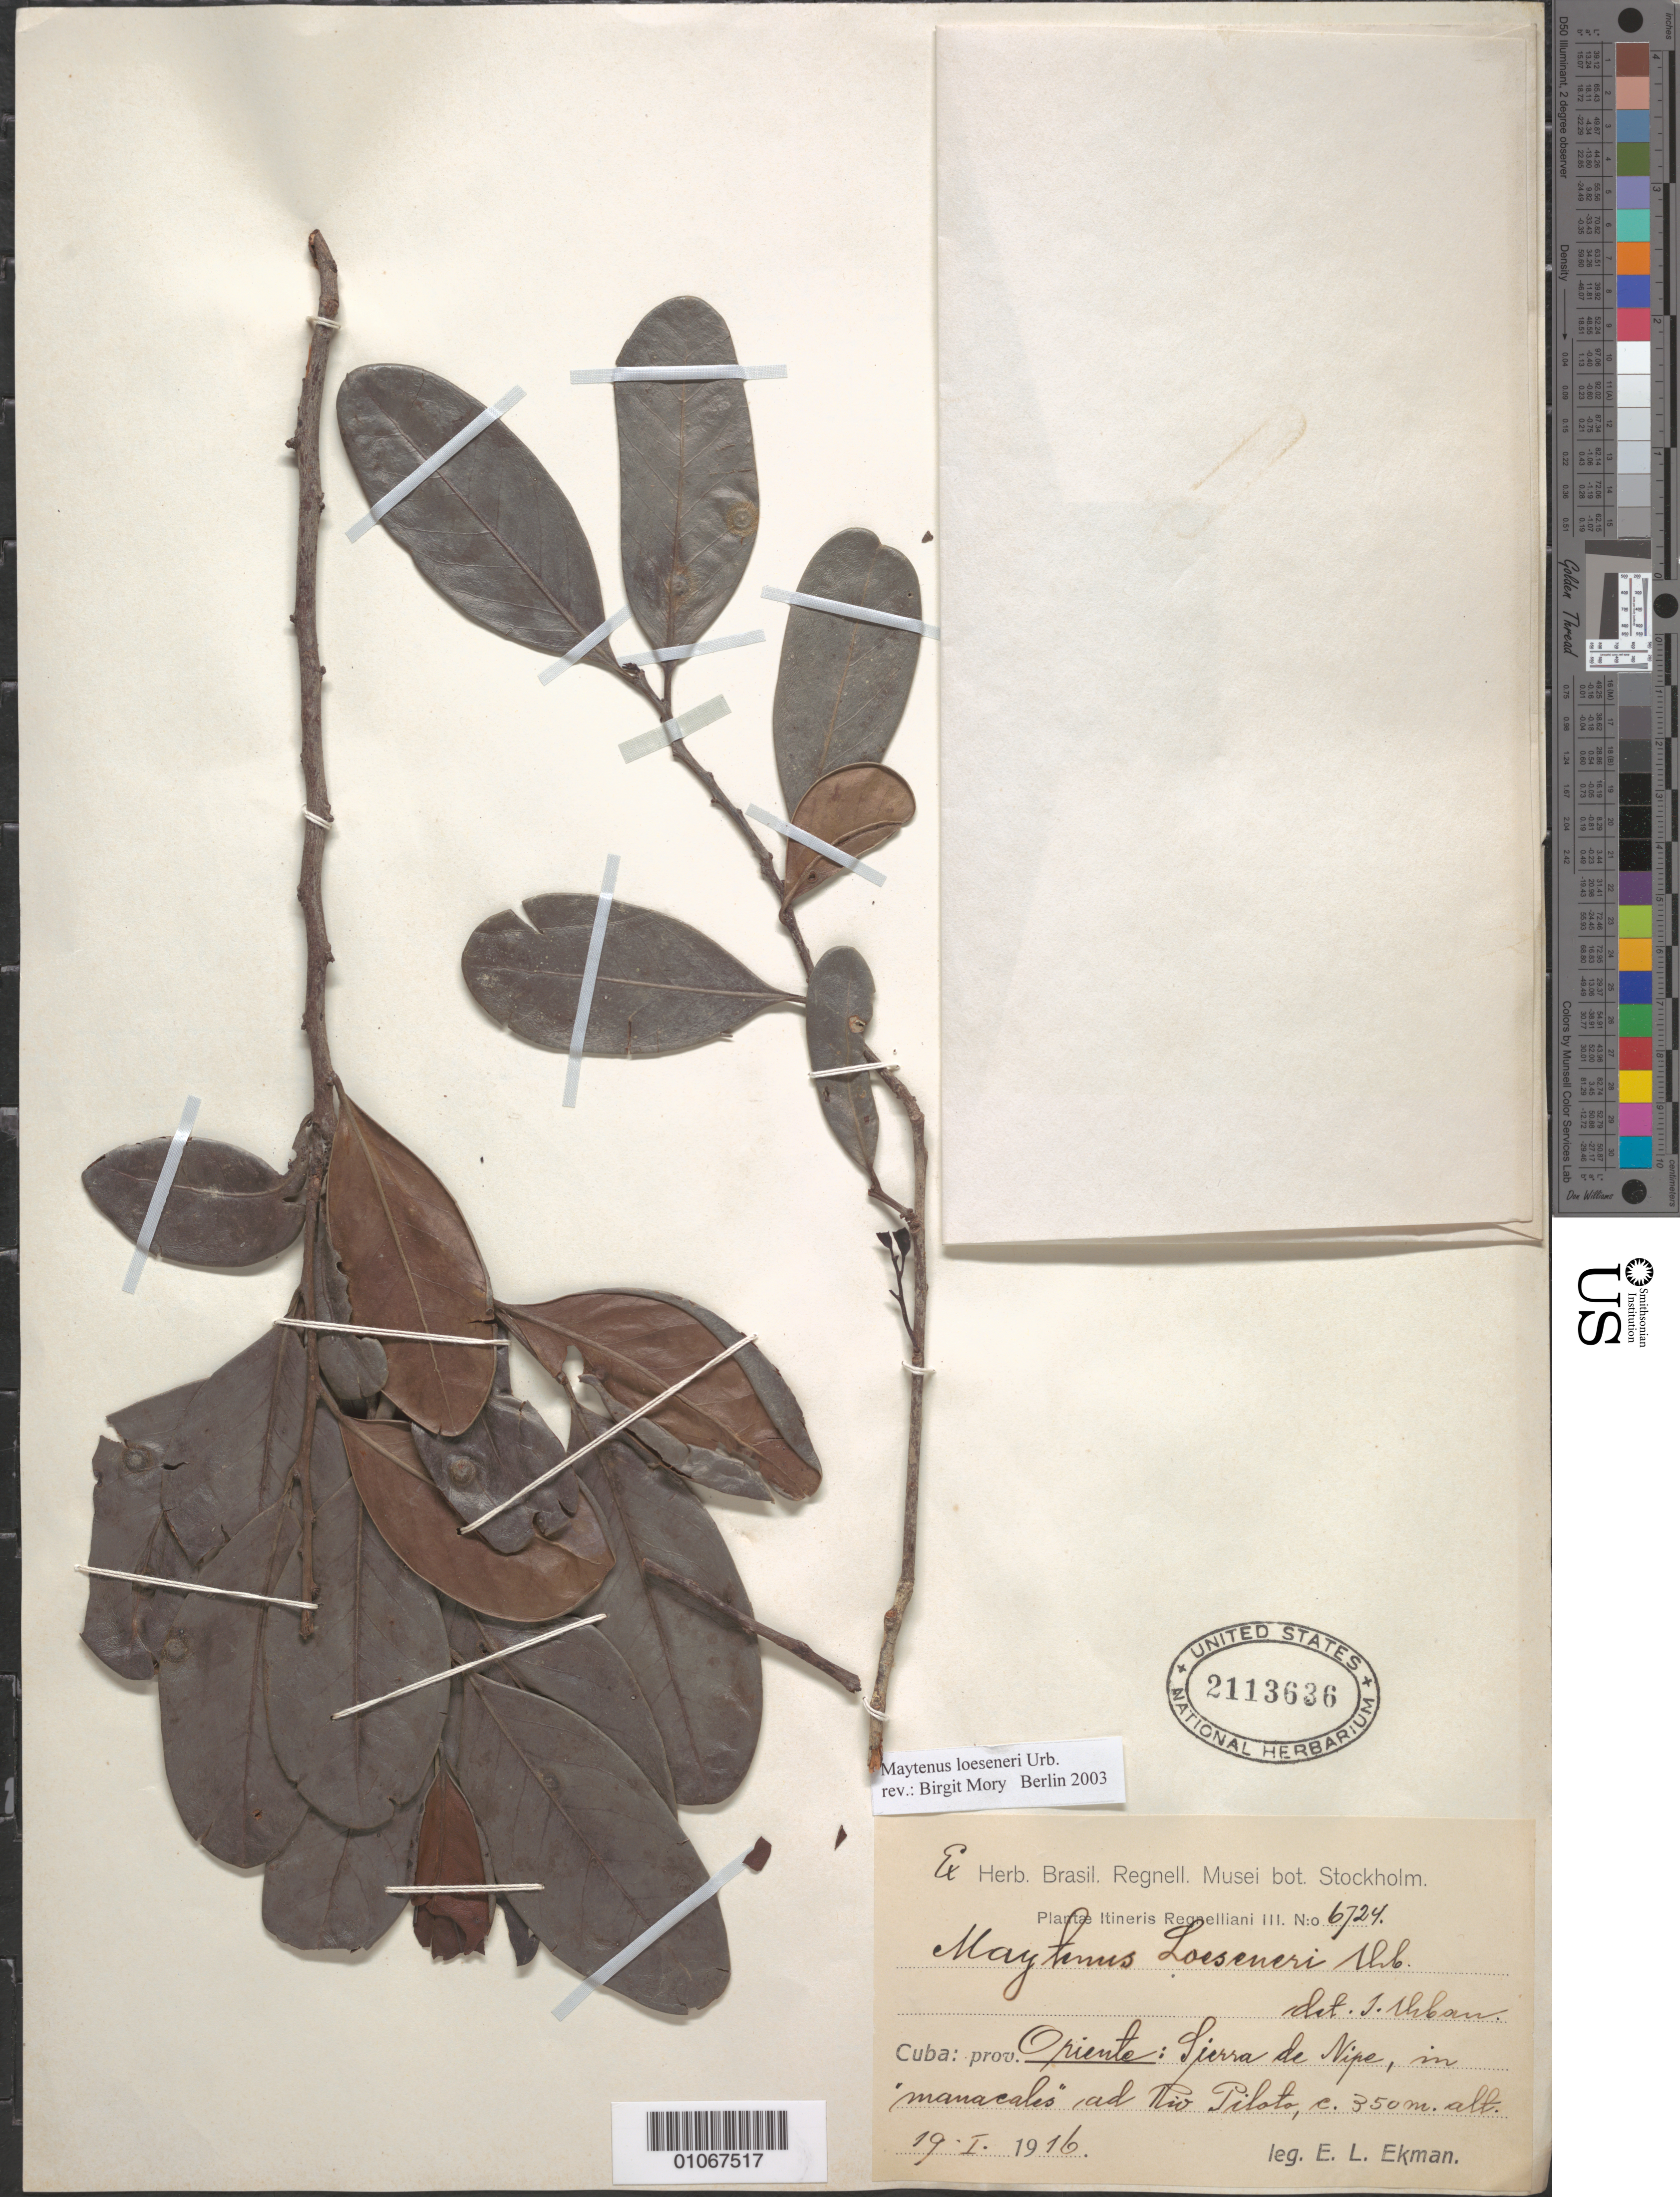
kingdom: Plantae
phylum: Tracheophyta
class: Magnoliopsida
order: Celastrales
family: Celastraceae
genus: Maytenus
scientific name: Maytenus loeseneri var. loeseneri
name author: Urb.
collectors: E. L. Ekman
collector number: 6724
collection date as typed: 19 Jan 1916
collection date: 1916-01-19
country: Cuba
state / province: Holguín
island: Cuba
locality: Sierra de Nipe, in manacales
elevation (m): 350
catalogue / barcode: US 2113636